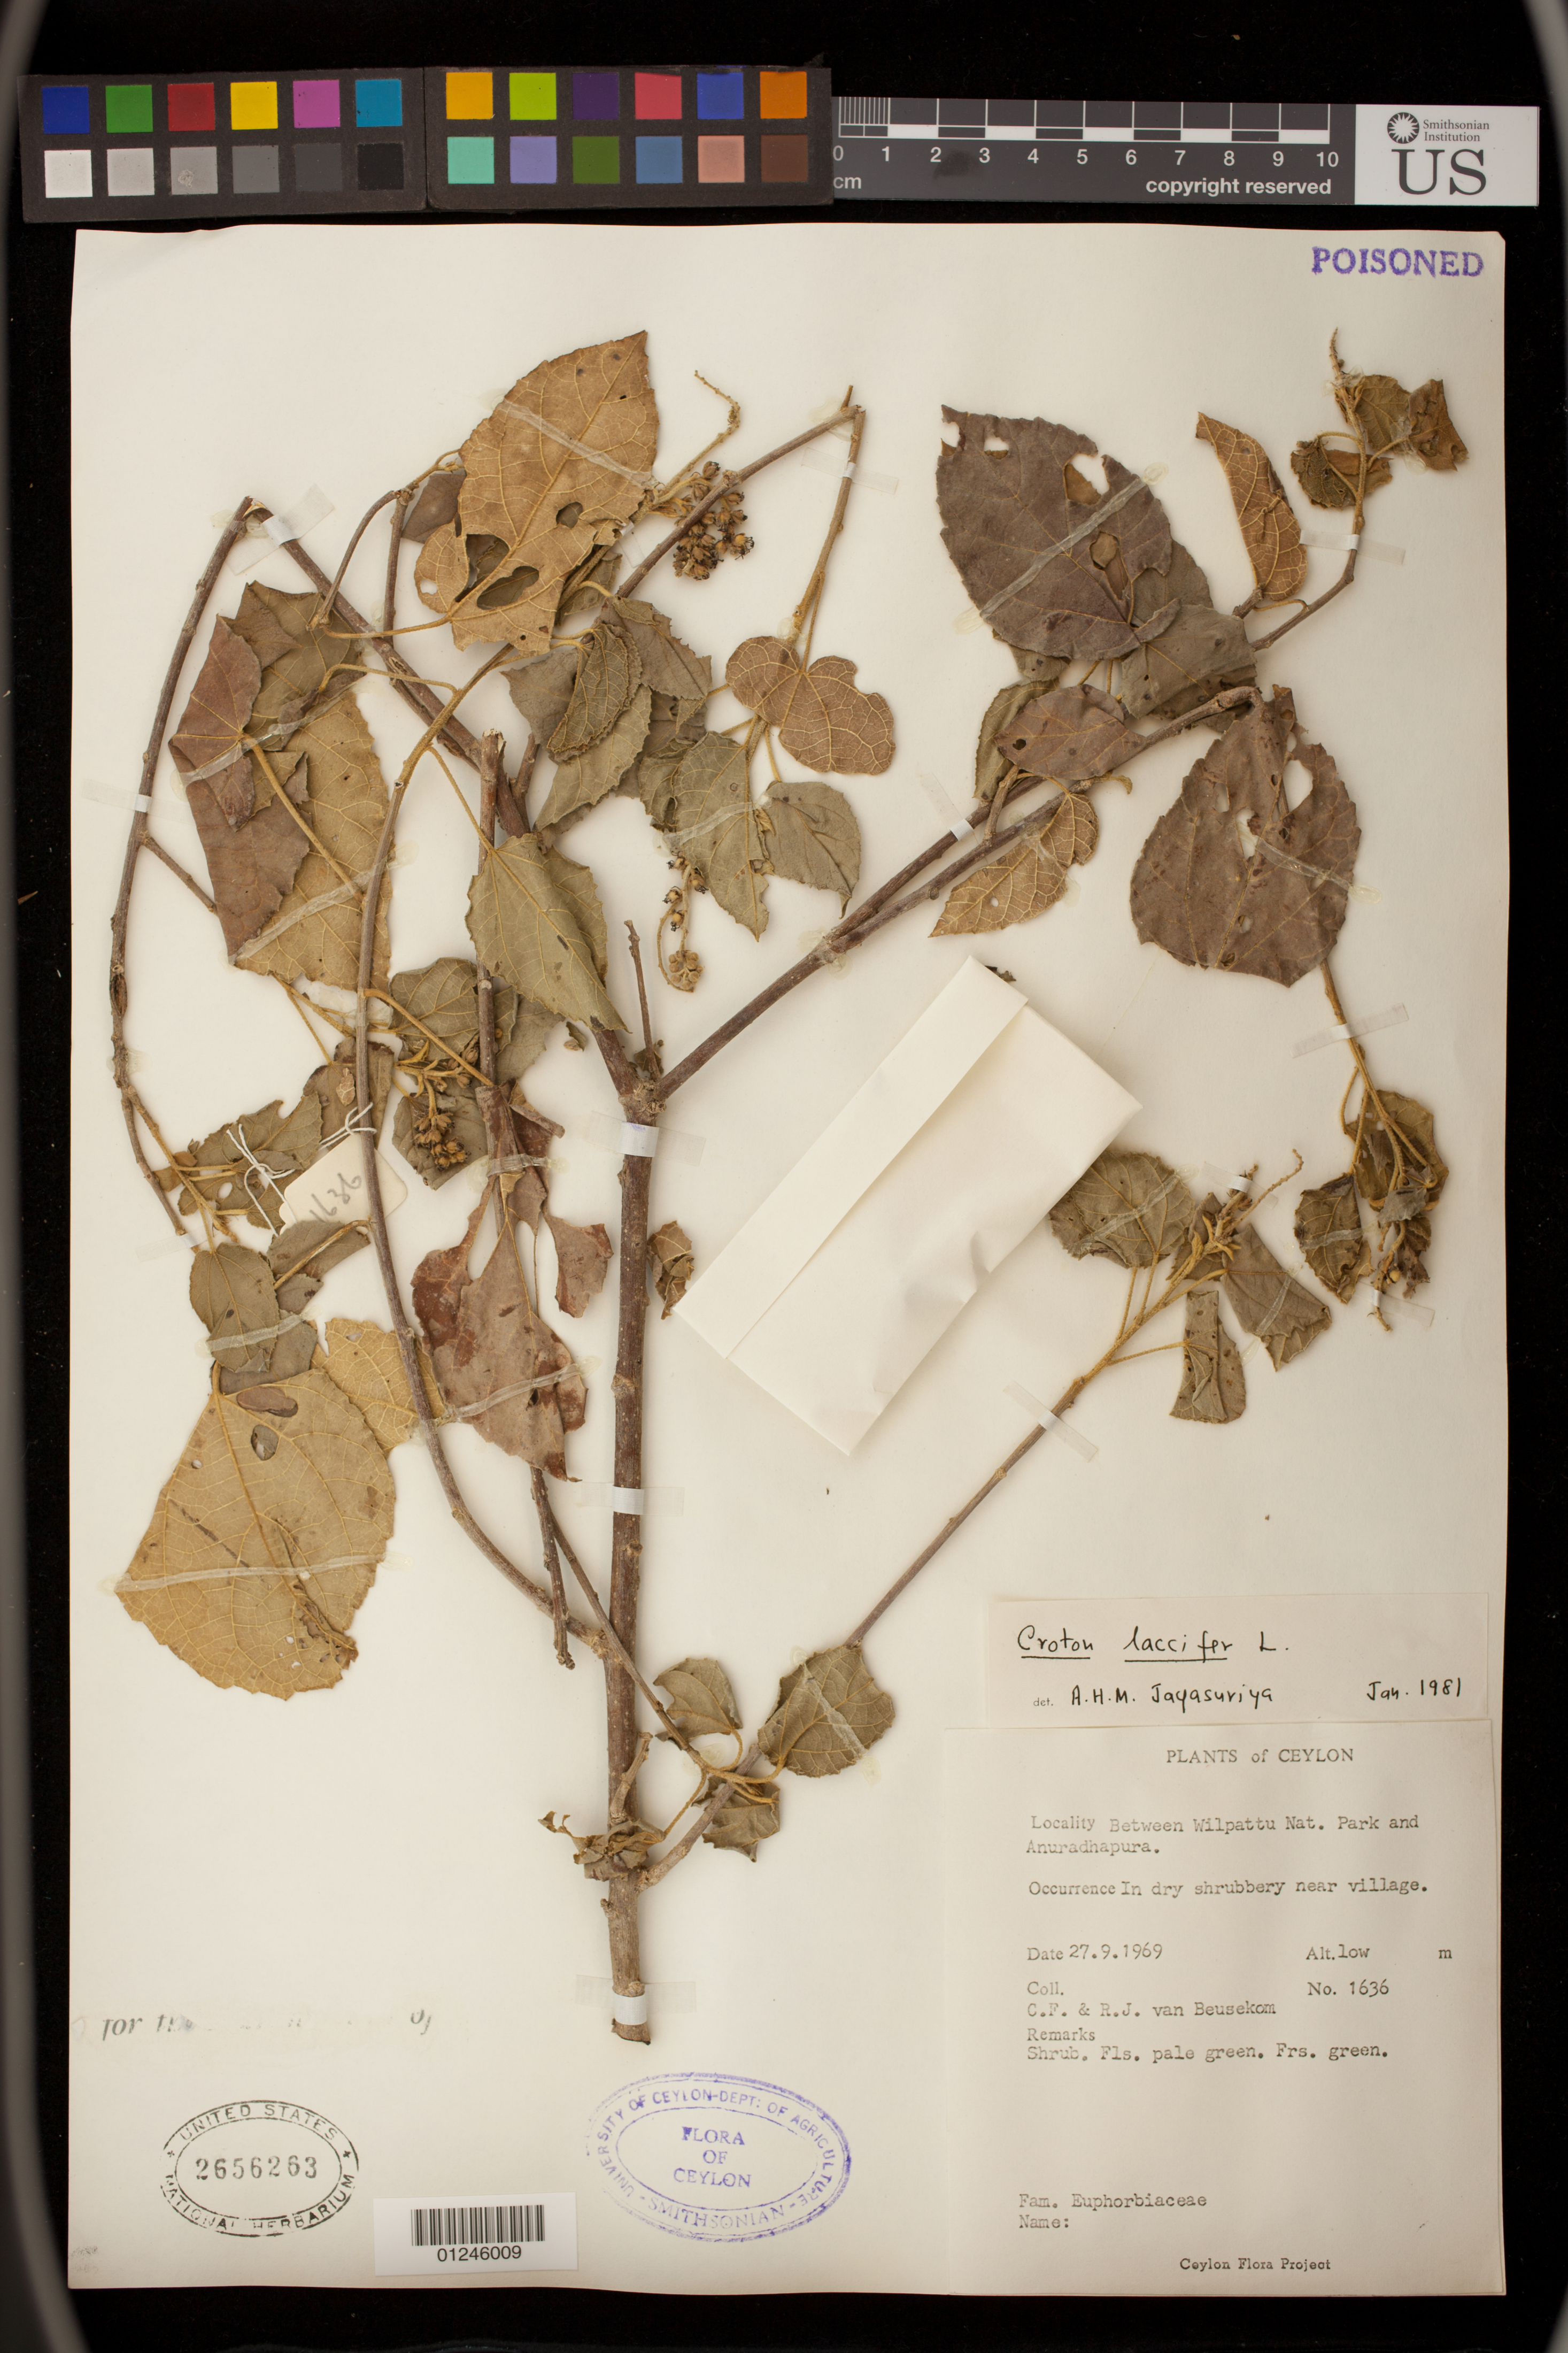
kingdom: Plantae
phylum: Tracheophyta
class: Magnoliopsida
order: Malpighiales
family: Euphorbiaceae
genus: Croton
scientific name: Croton lacciferus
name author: Blanco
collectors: C. F. Beusekom & R. Van Beusekom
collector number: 1636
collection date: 1969-09-27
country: Sri Lanka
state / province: North Central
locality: Between Wilpattu Nat. Park and Anuradhapura.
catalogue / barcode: US 2656263